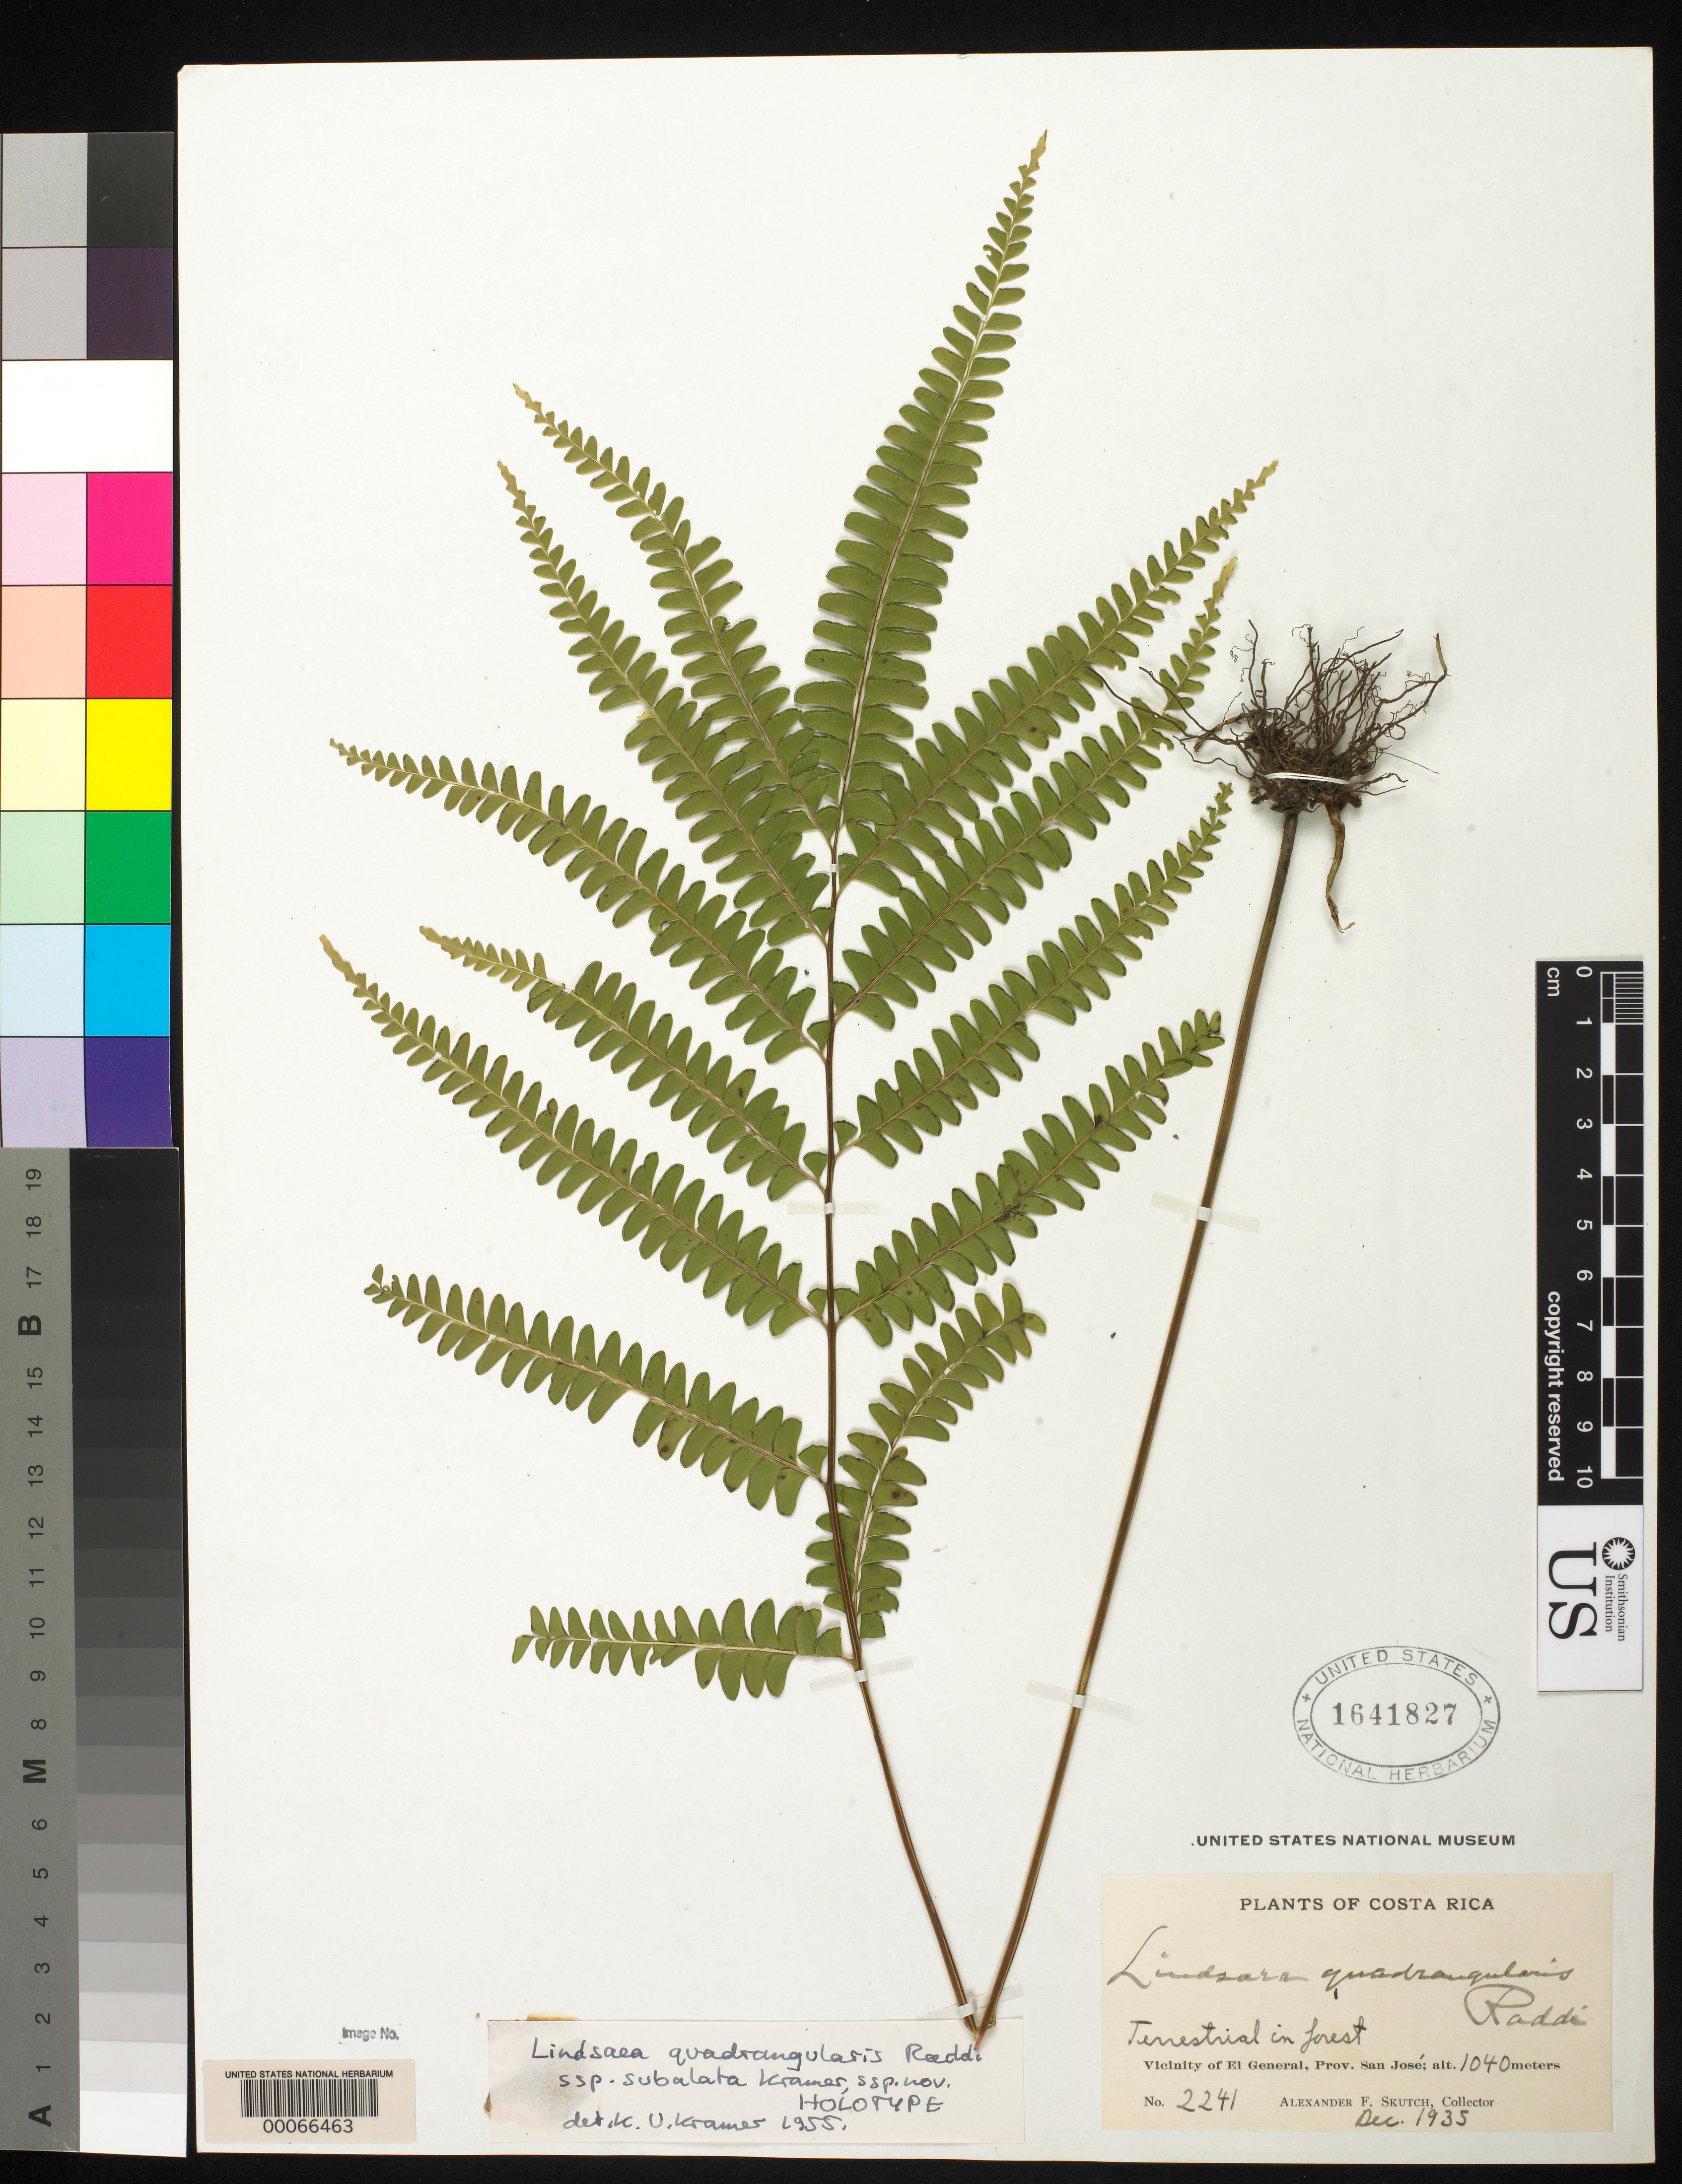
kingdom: Plantae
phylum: Tracheophyta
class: Polypodiopsida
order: Polypodiales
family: Lindsaeaceae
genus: Lindsaea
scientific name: Lindsaea quadrangularis subsp. subalata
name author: K.U. Kramer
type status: Holotype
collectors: A. F. Skutch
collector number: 2241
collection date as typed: Dec 1935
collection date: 1935-12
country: Costa Rica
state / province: San José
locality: Vicinity of El General.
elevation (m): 1040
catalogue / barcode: US 1641827